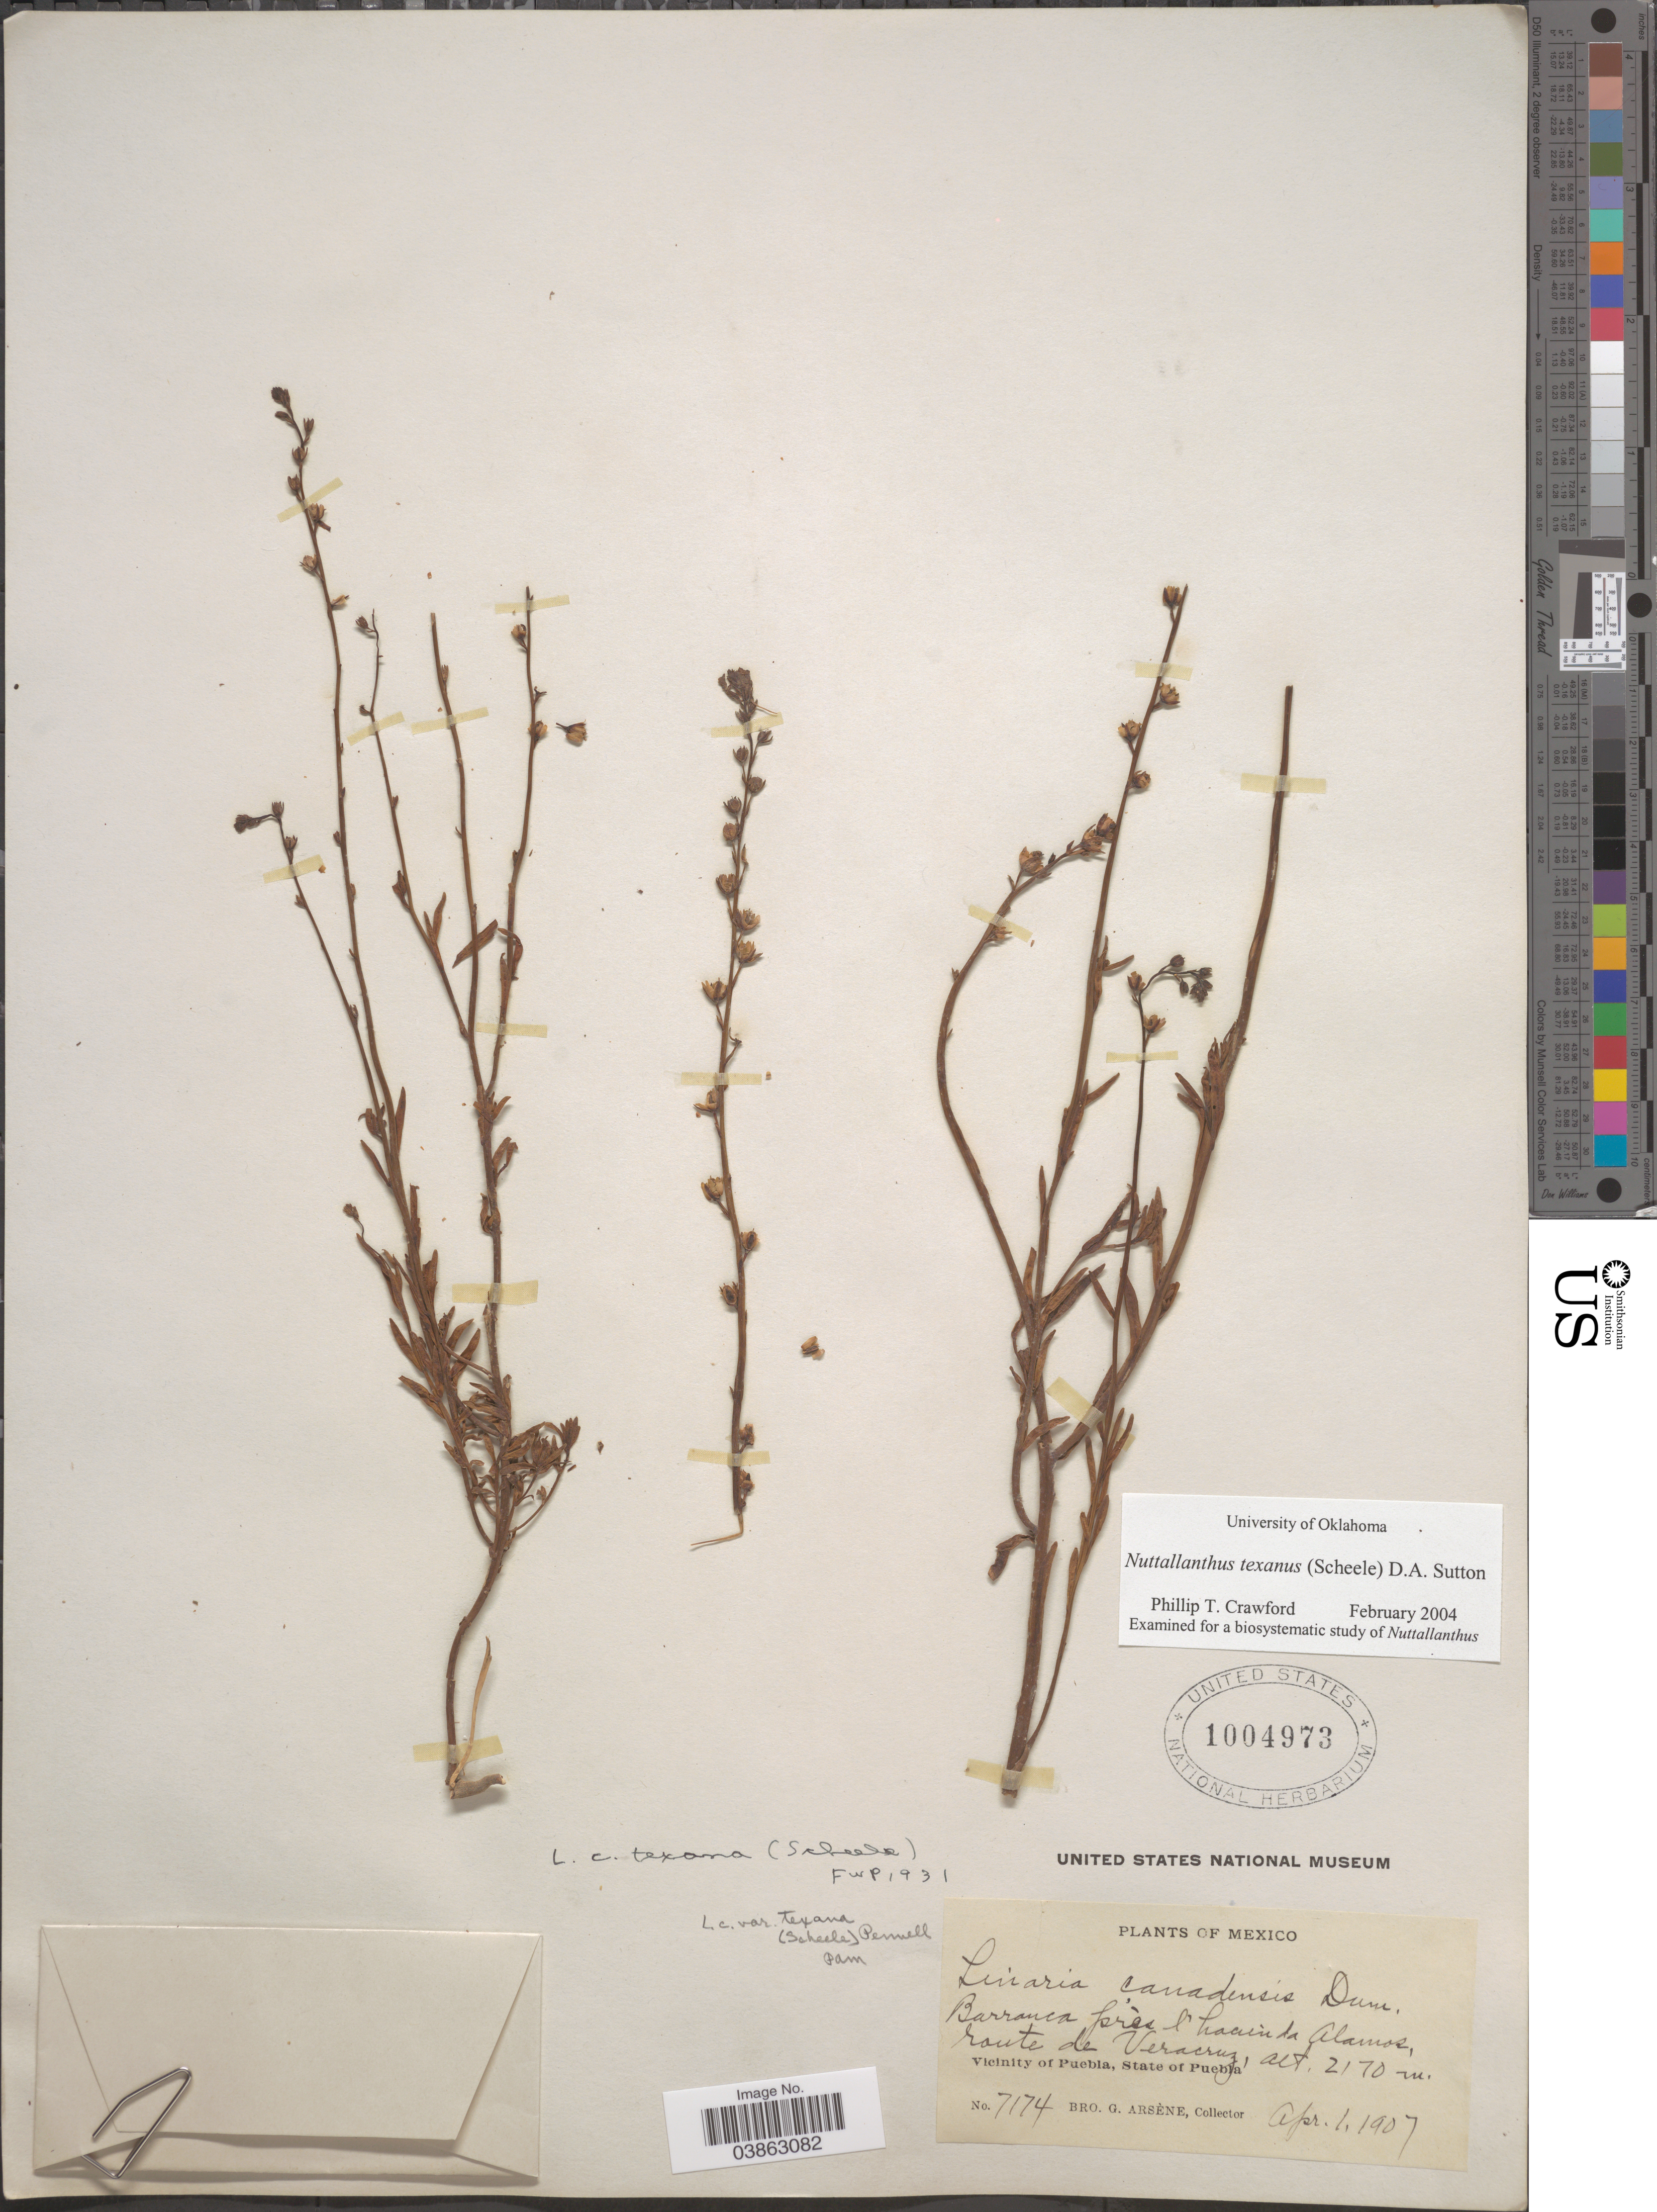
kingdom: Plantae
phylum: Tracheophyta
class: Magnoliopsida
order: Lamiales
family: Plantaginaceae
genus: Linaria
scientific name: Linaria texana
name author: Scheele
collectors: Bro. G. Arsène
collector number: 7174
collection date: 1907-04-01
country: Mexico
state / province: Puebla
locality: Barranca prés l' hacienda Alamos, route de Veracruz. Vicinity of Puebla.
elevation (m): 2170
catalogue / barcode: US 1004973